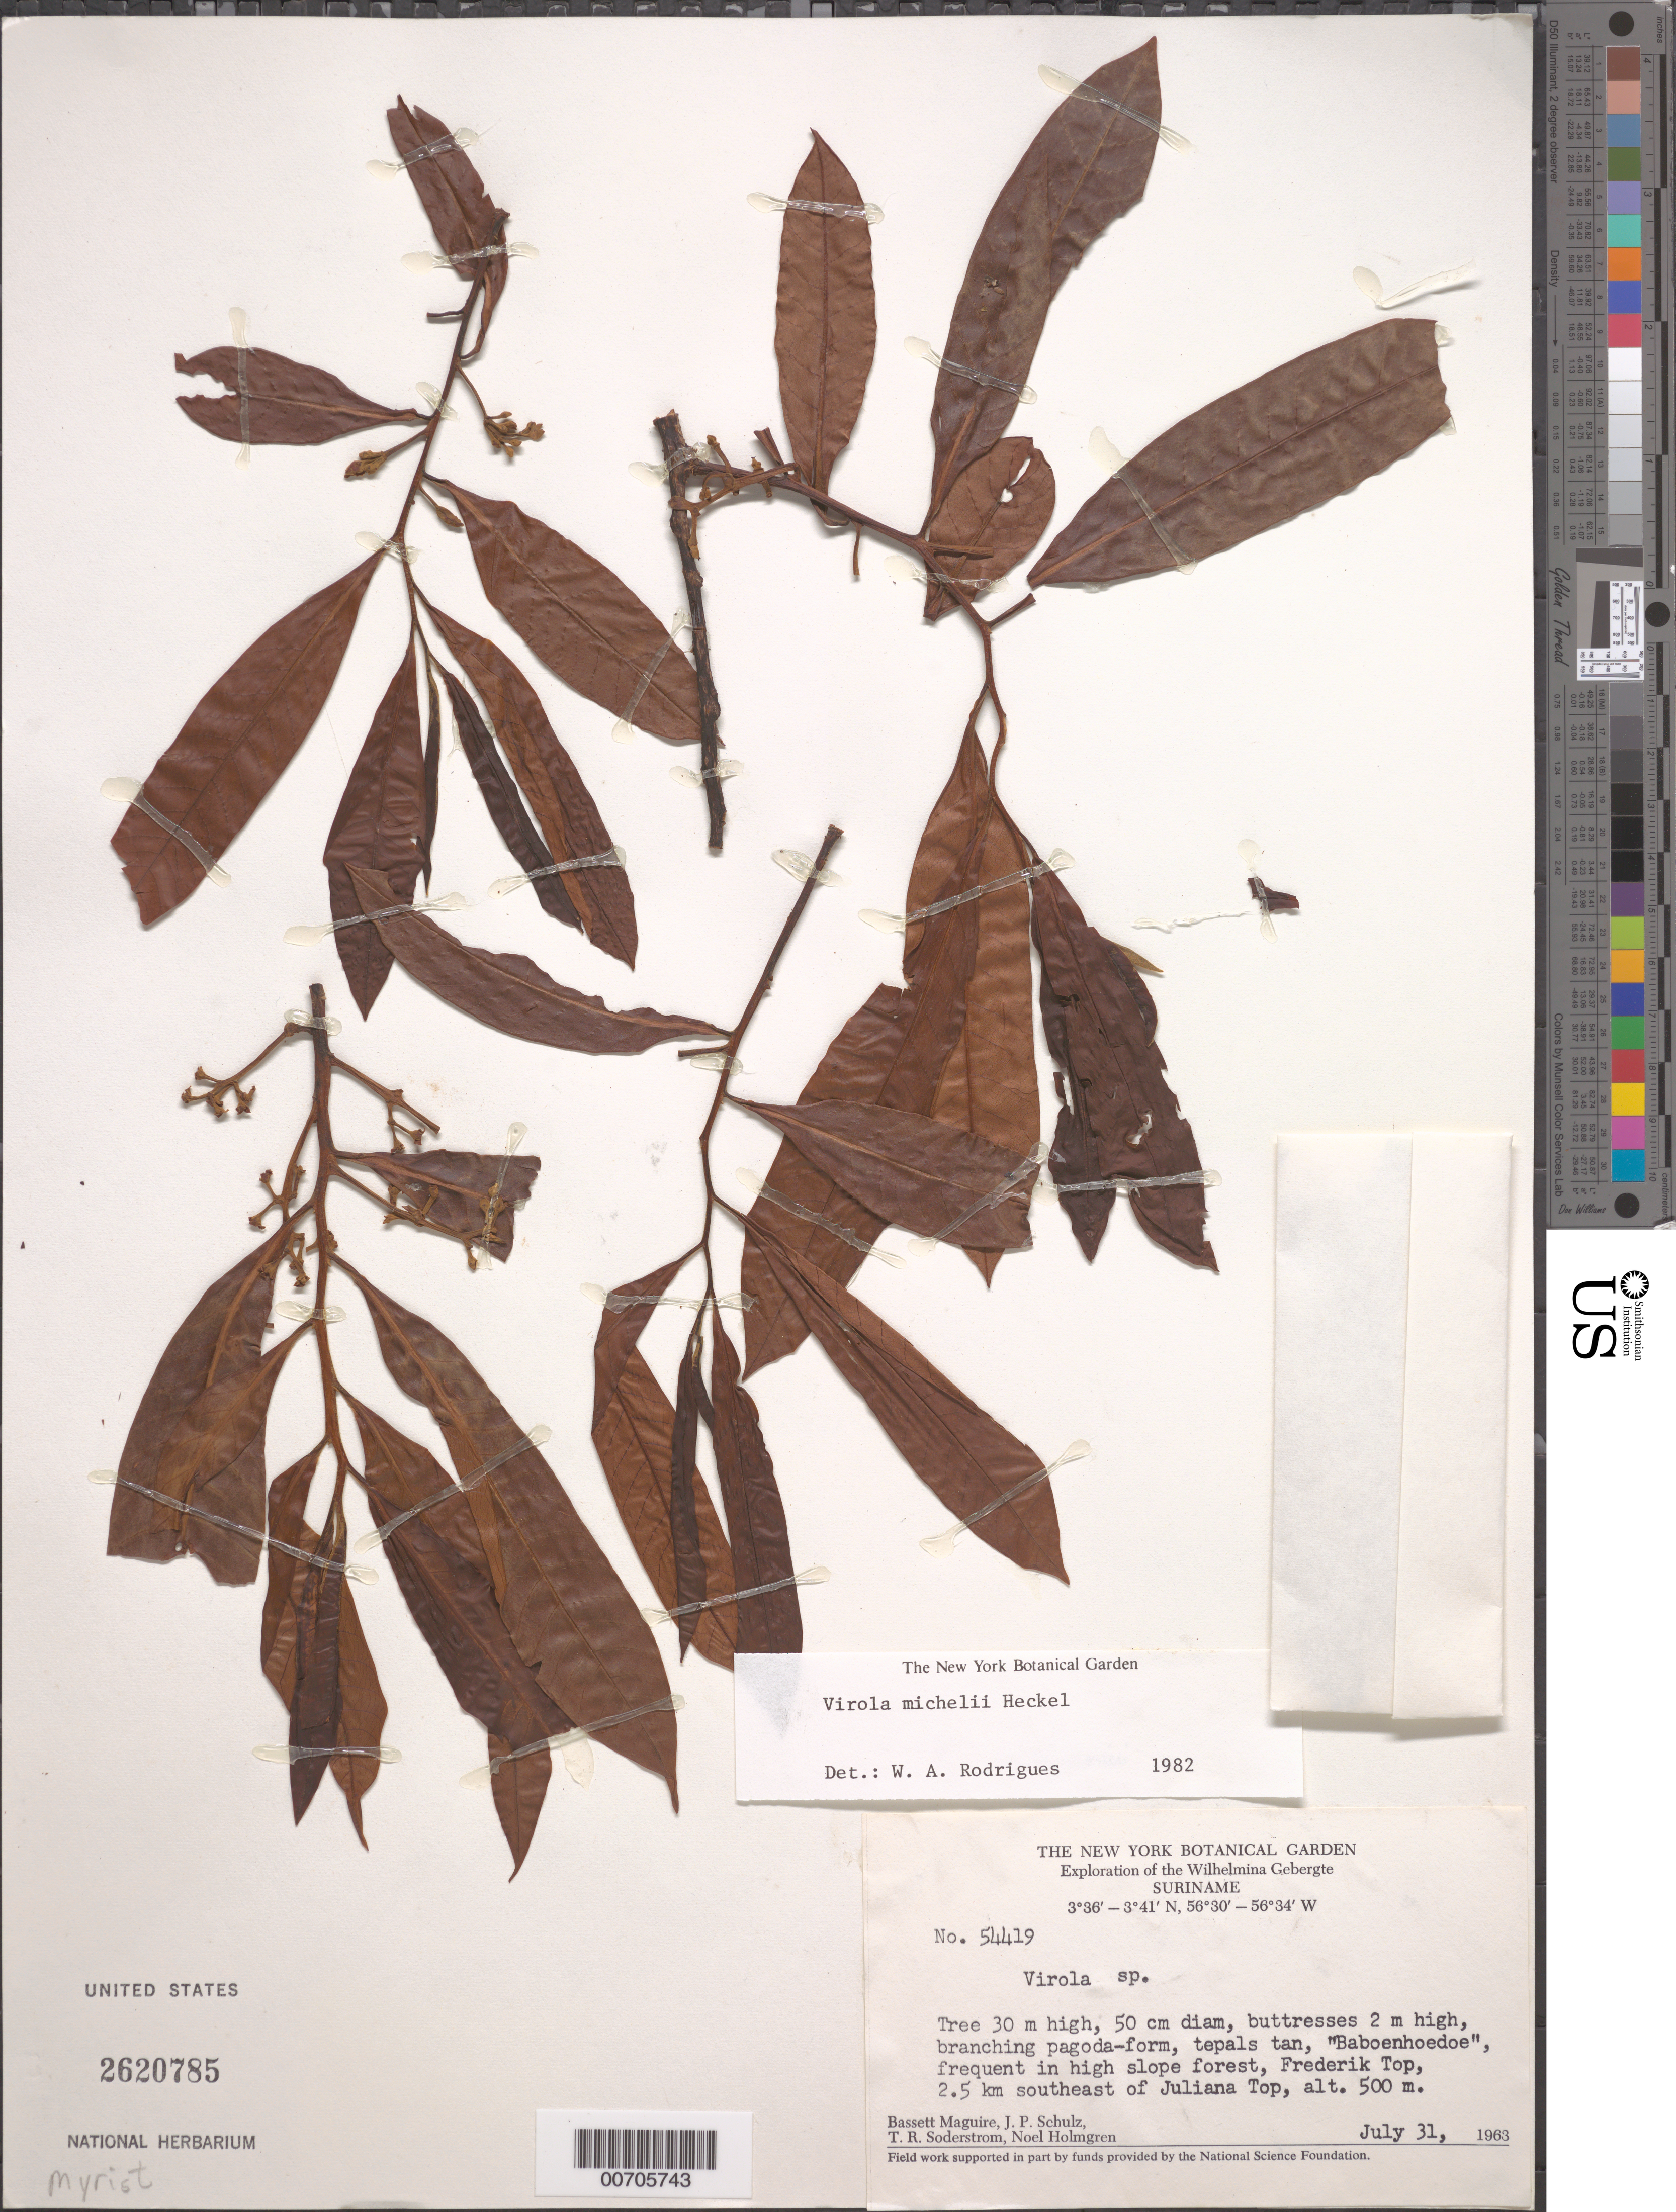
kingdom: Plantae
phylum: Tracheophyta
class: Magnoliopsida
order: Magnoliales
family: Myristicaceae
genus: Virola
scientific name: Virola michelii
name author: Heckel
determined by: Rodrigues, W. A.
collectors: B. Maguire, J. P. Schulz, T. R. Soderstrom & N. H. Holmgren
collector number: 54419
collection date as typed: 31-Jul-63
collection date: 1963-07-31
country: Suriname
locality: Frederik Top, 2.5 km SE of Juliana Top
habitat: High slope forest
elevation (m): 500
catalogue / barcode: US 2620785